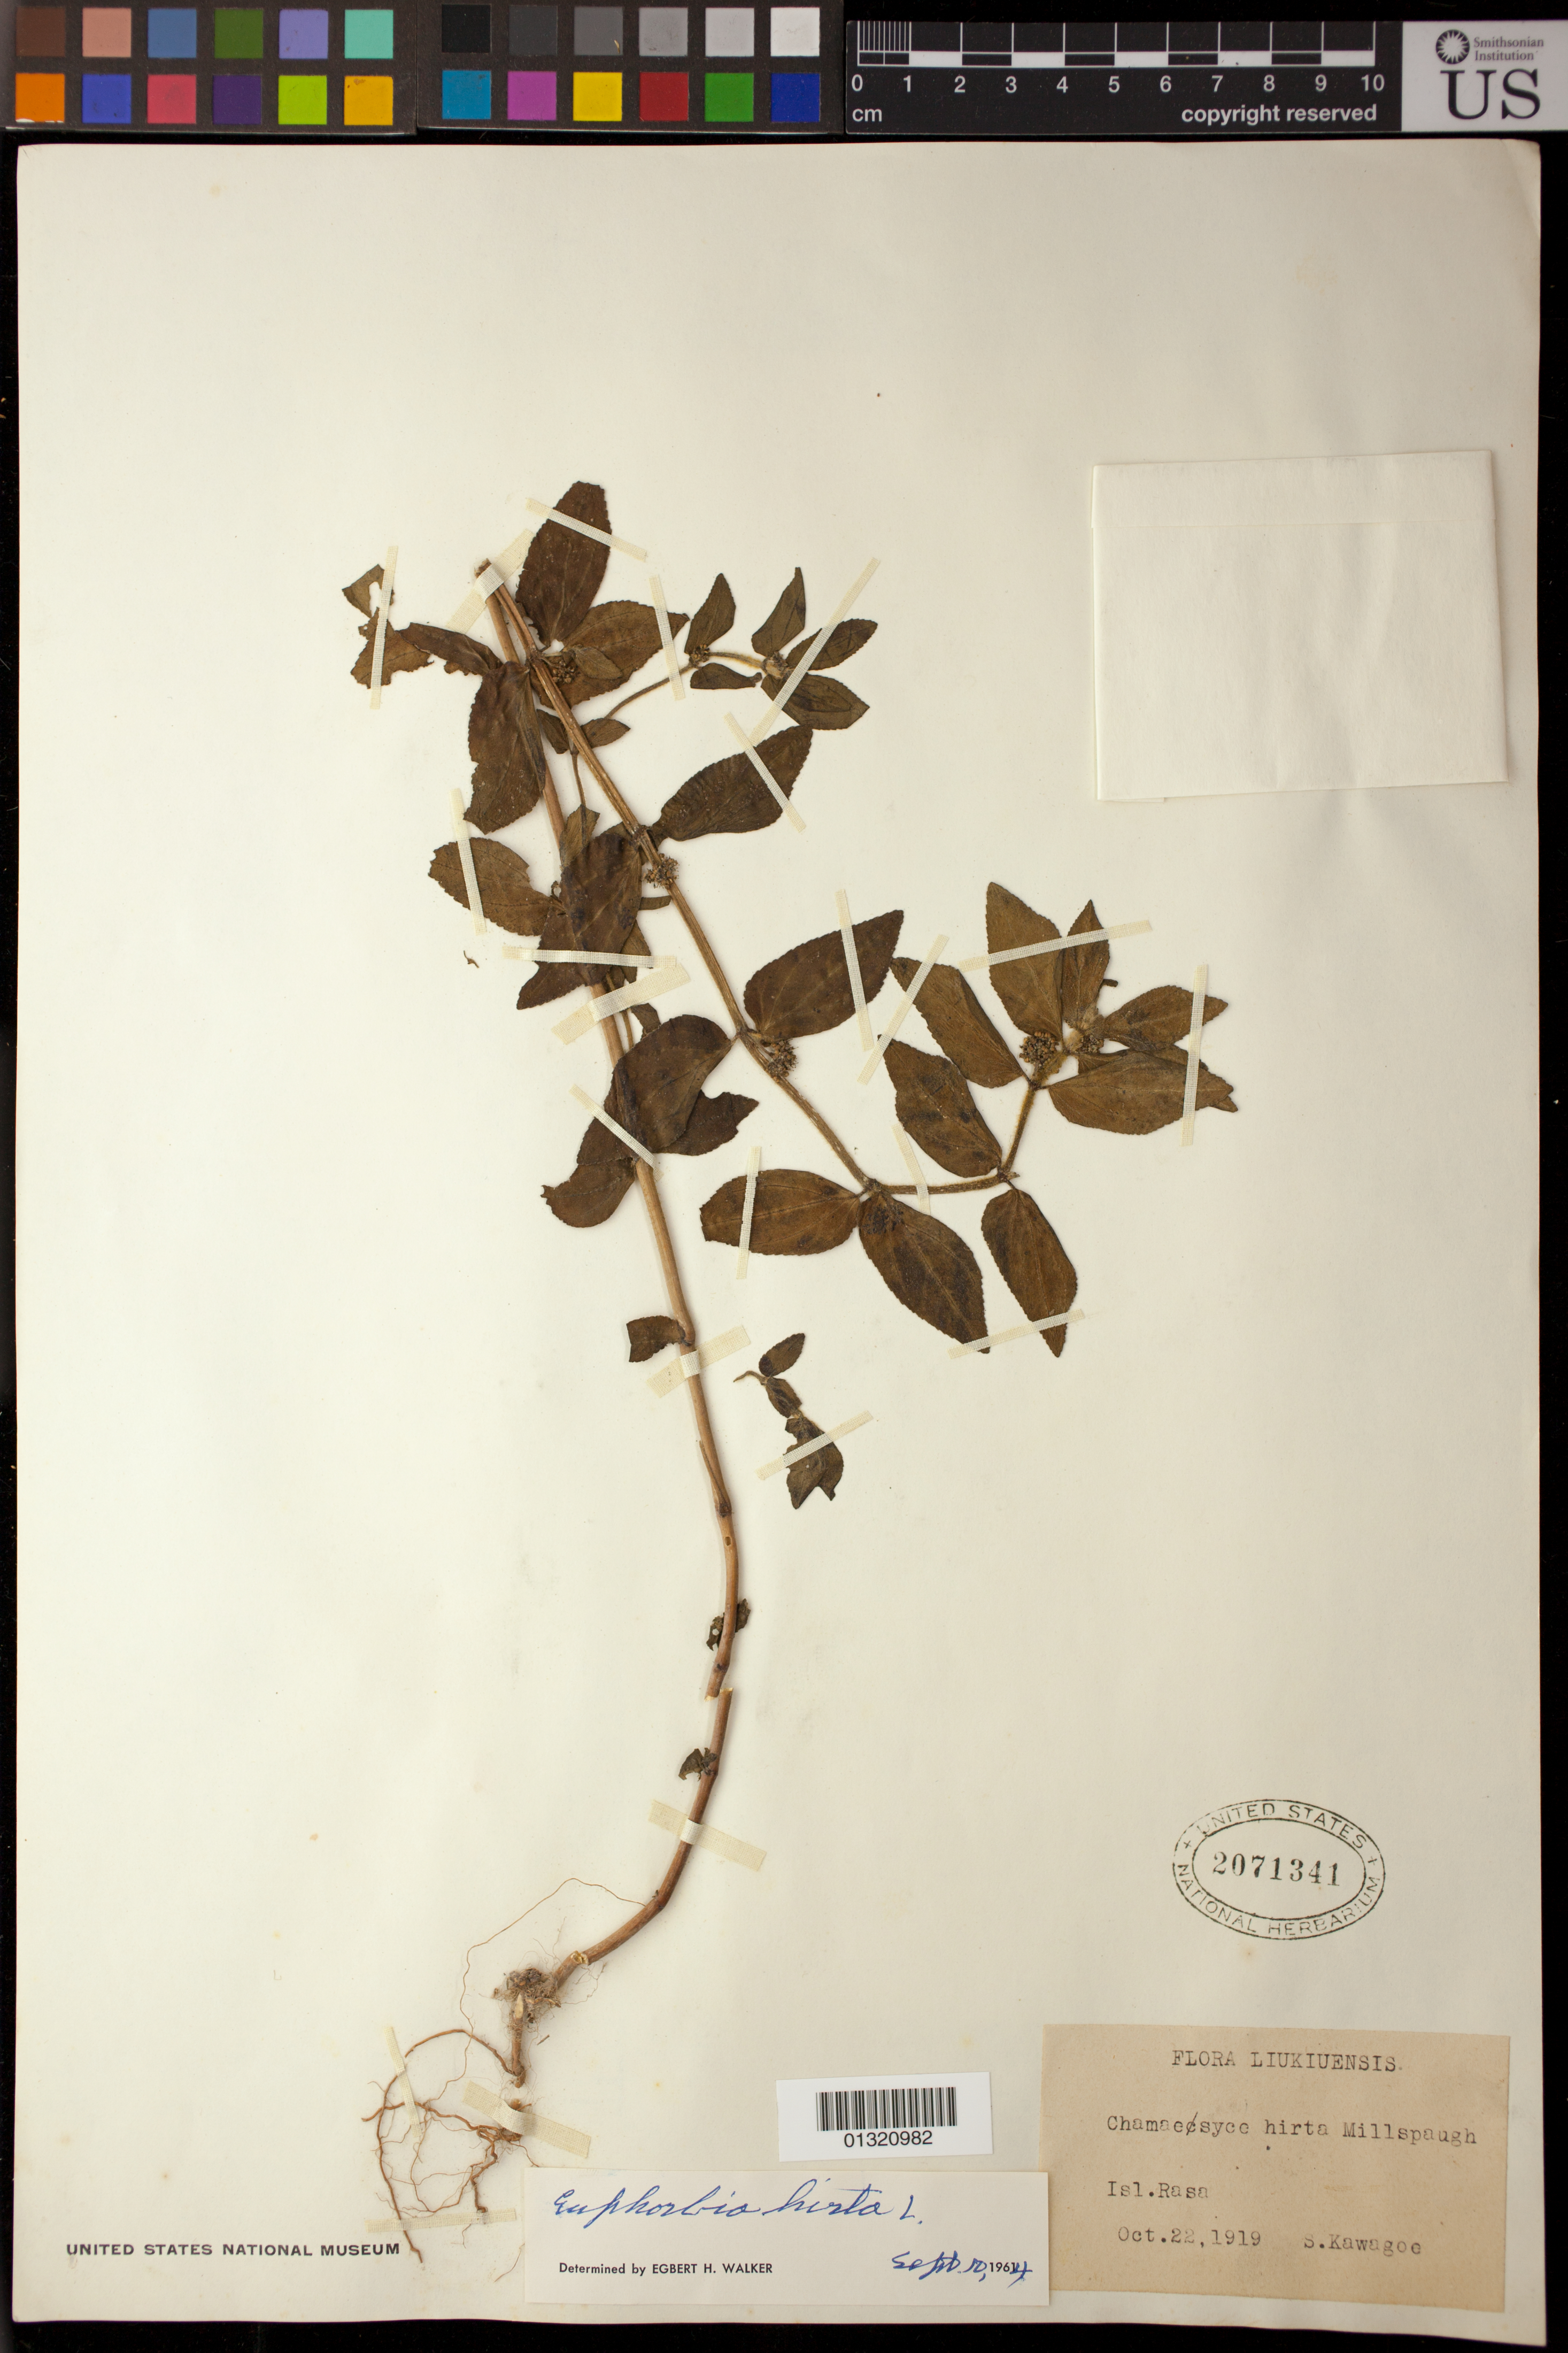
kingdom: Plantae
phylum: Tracheophyta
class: Magnoliopsida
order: Malpighiales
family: Euphorbiaceae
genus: Euphorbia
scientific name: Euphorbia hirta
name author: L.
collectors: S. Kawagoe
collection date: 1919-10-22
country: Philippines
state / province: Mimaropa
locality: Isl. Rasa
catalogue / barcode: US 2071341